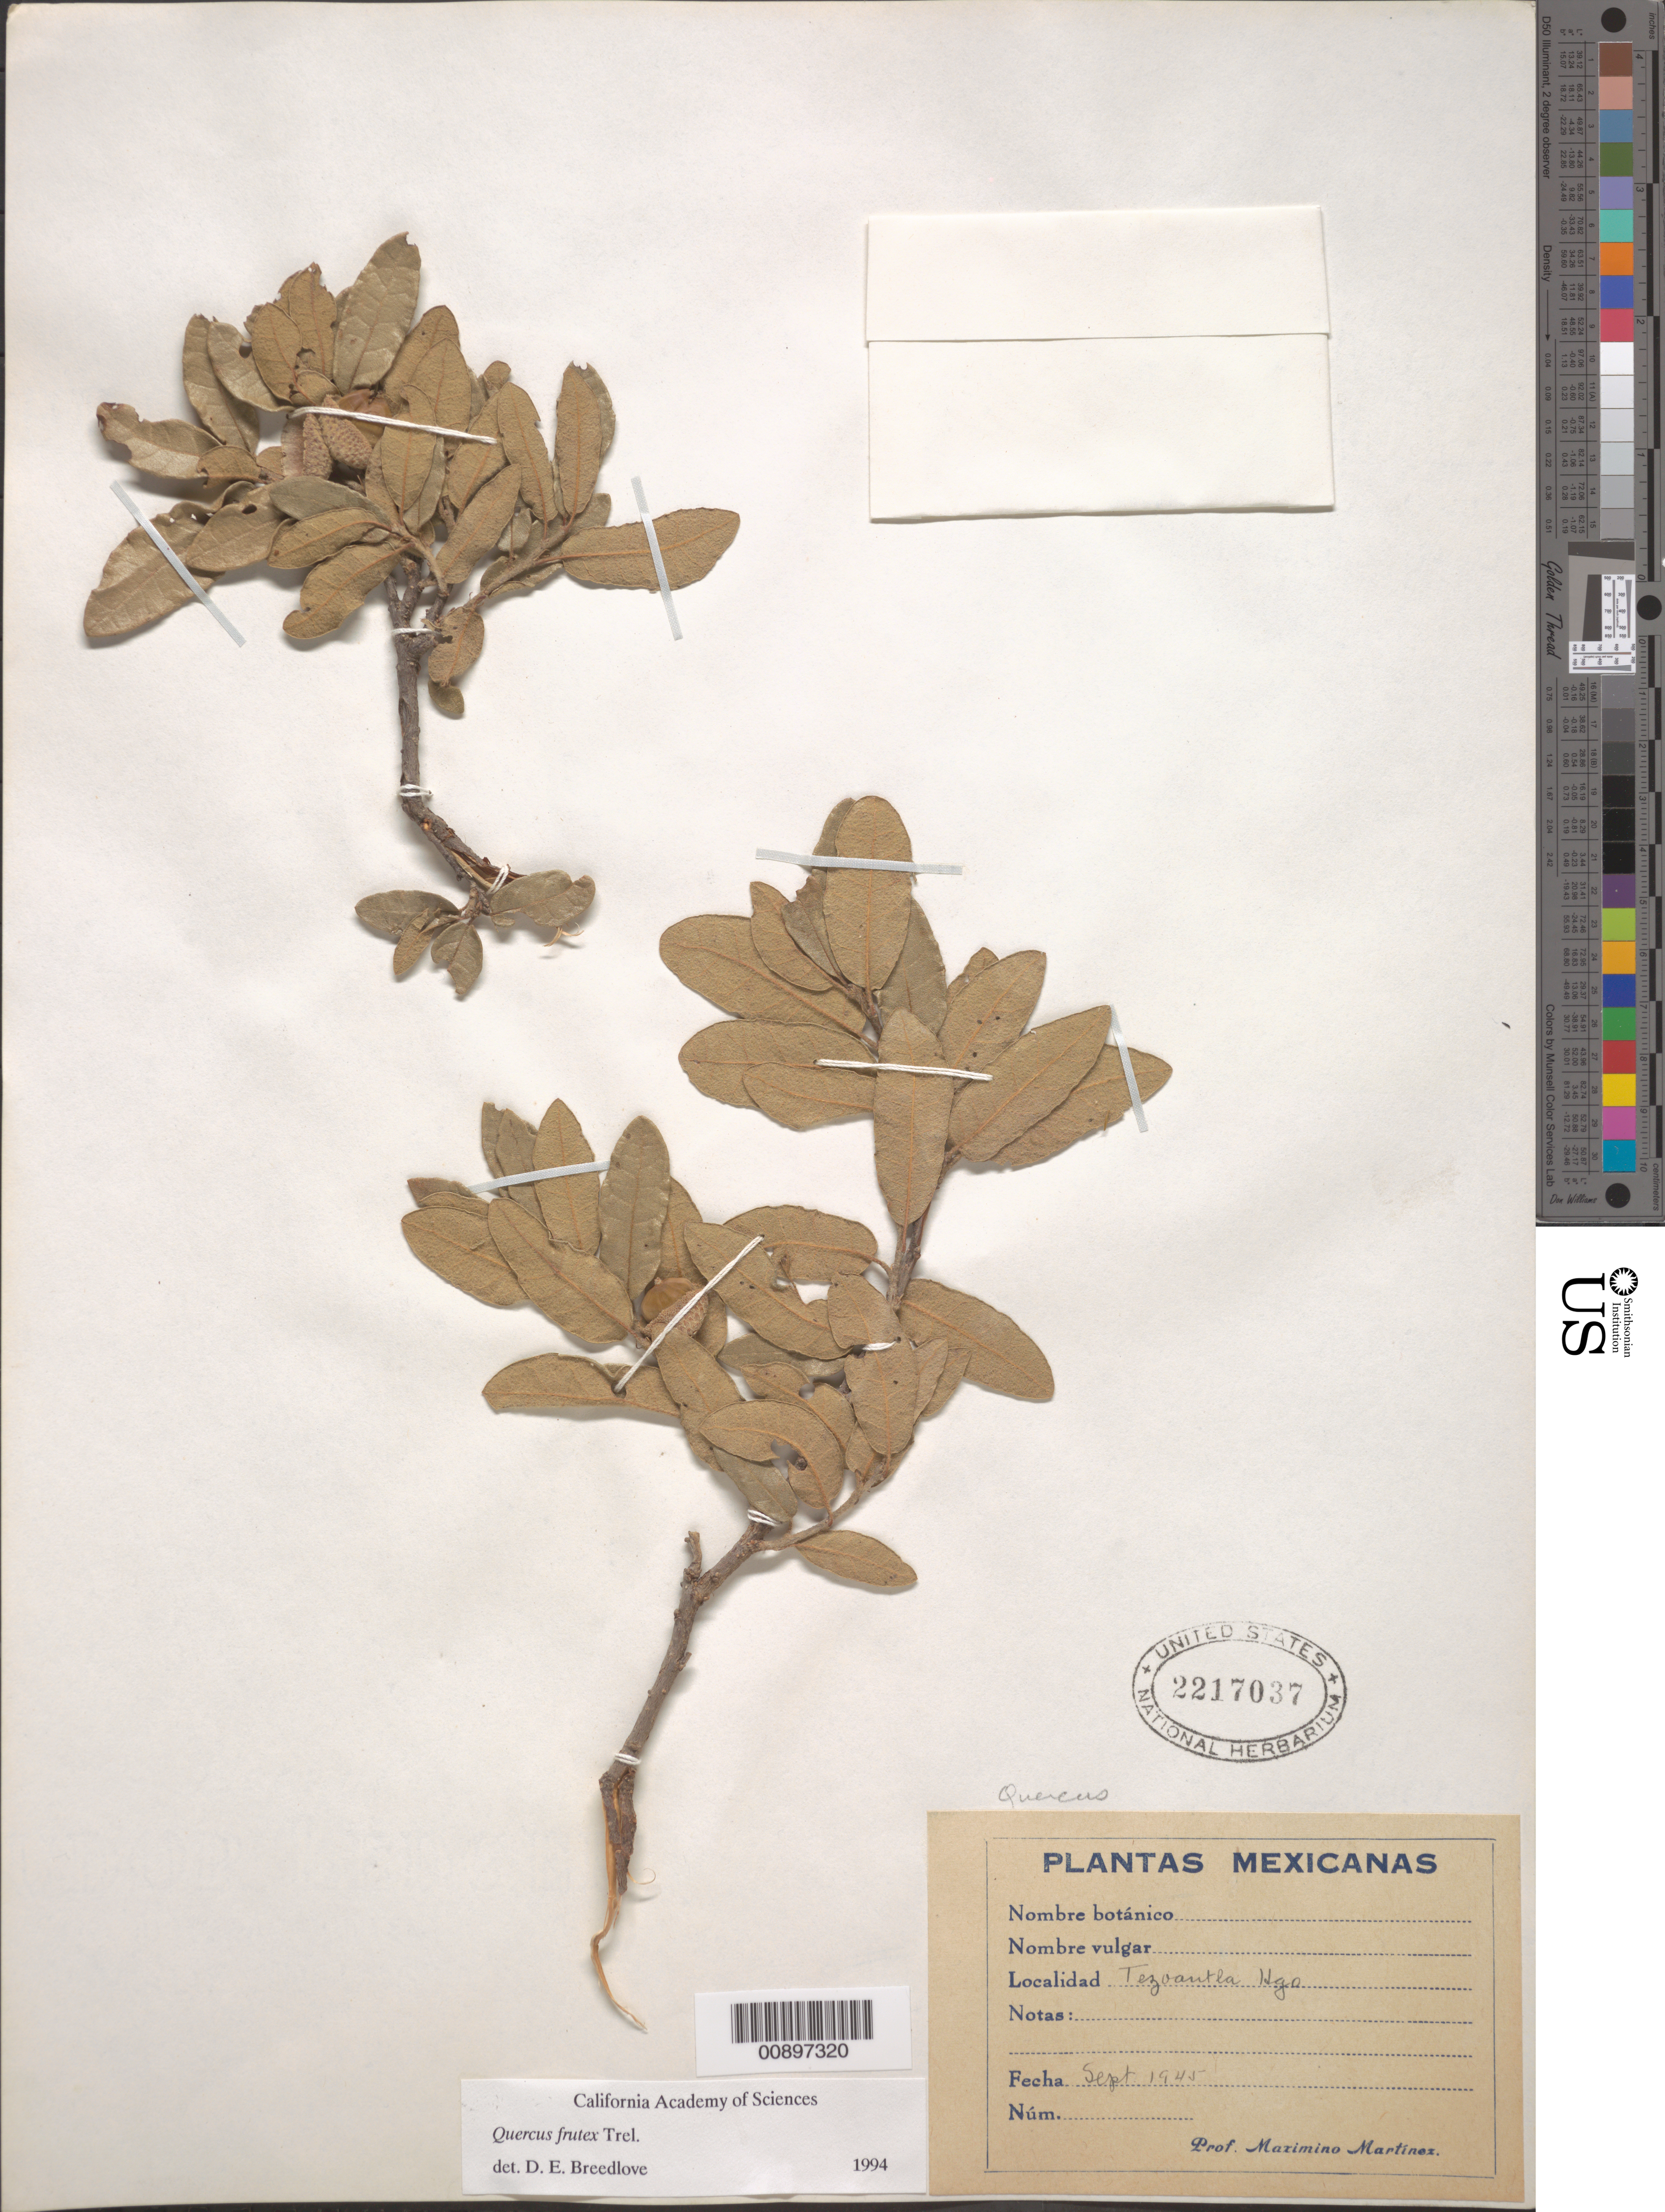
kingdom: Plantae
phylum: Tracheophyta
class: Magnoliopsida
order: Fagales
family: Fagaceae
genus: Quercus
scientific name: Quercus frutex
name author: Trel.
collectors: M. Martinez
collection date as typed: Sep 1945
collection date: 1945-09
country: Mexico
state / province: Hidalgo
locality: Tezoantla, Hidalgo.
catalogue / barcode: US 2217037